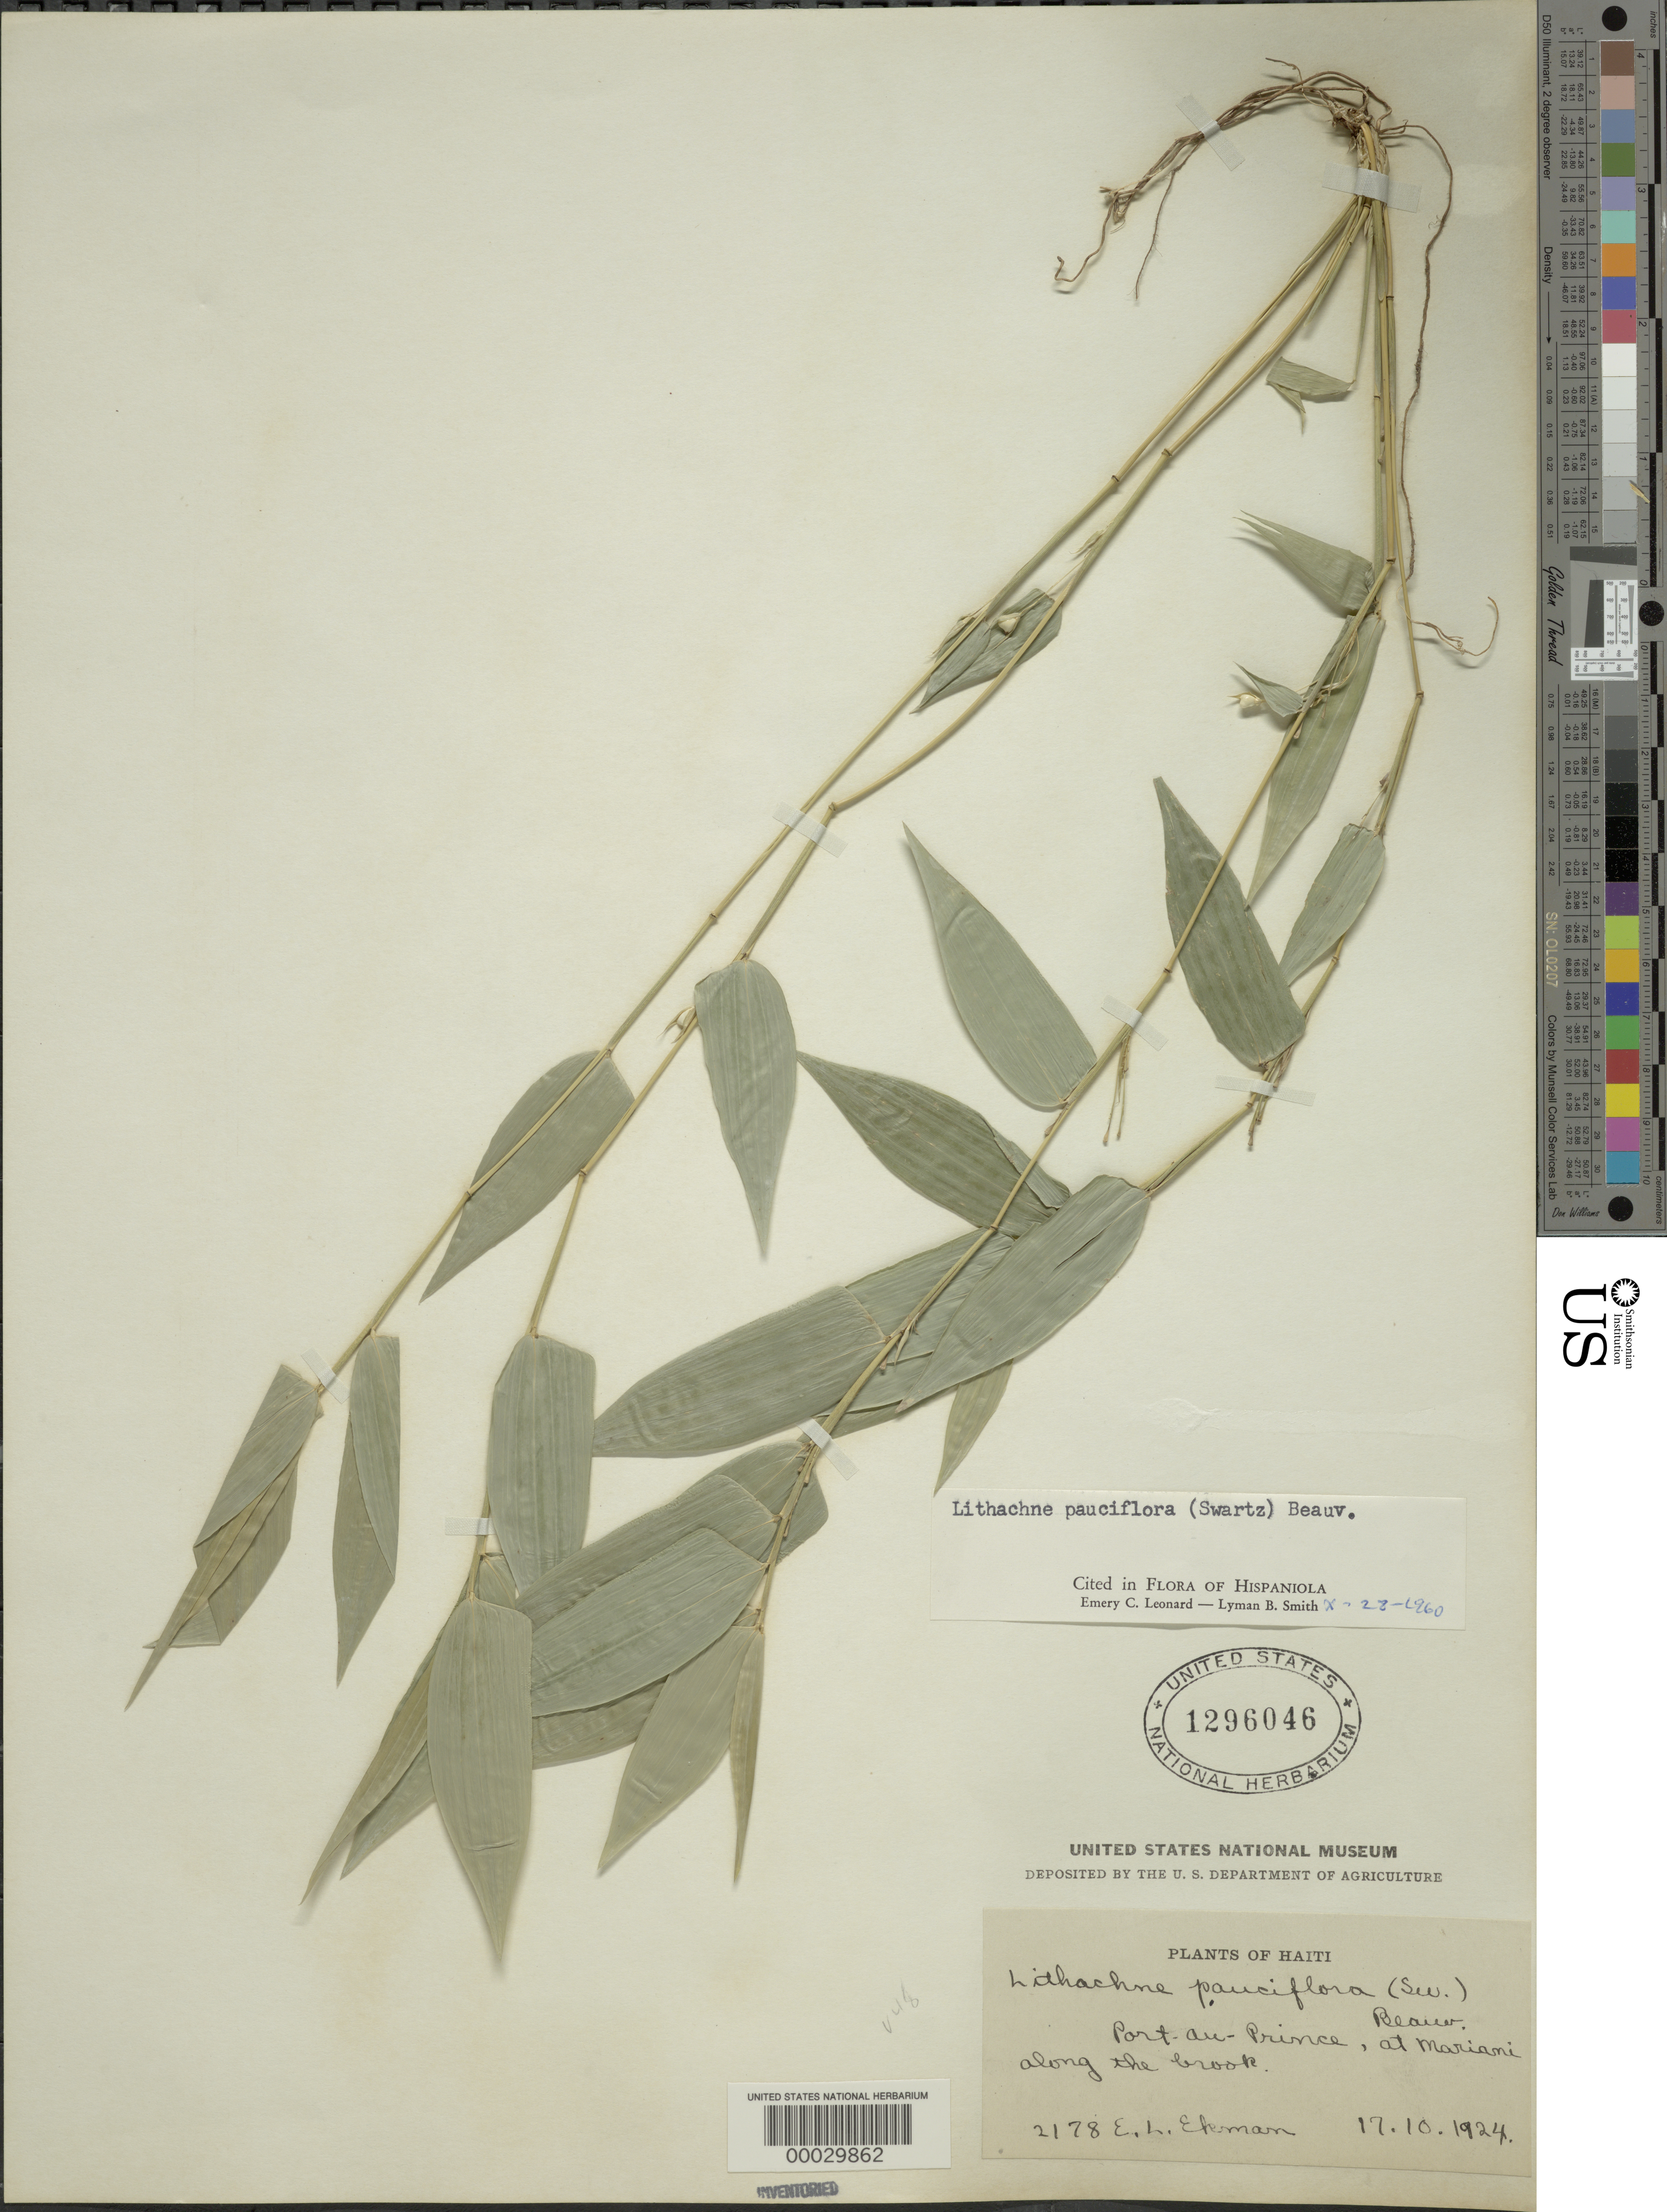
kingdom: Plantae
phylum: Tracheophyta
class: Liliopsida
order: Poales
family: Poaceae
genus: Lithachne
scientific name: Lithachne pauciflora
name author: (Sw.) P. Beauv.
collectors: E. L. Ekman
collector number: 2178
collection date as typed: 17 Oct 1924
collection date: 1924-10-17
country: Haiti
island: Hispaniola Island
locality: Port-au-prince, mariani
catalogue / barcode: US 1296046